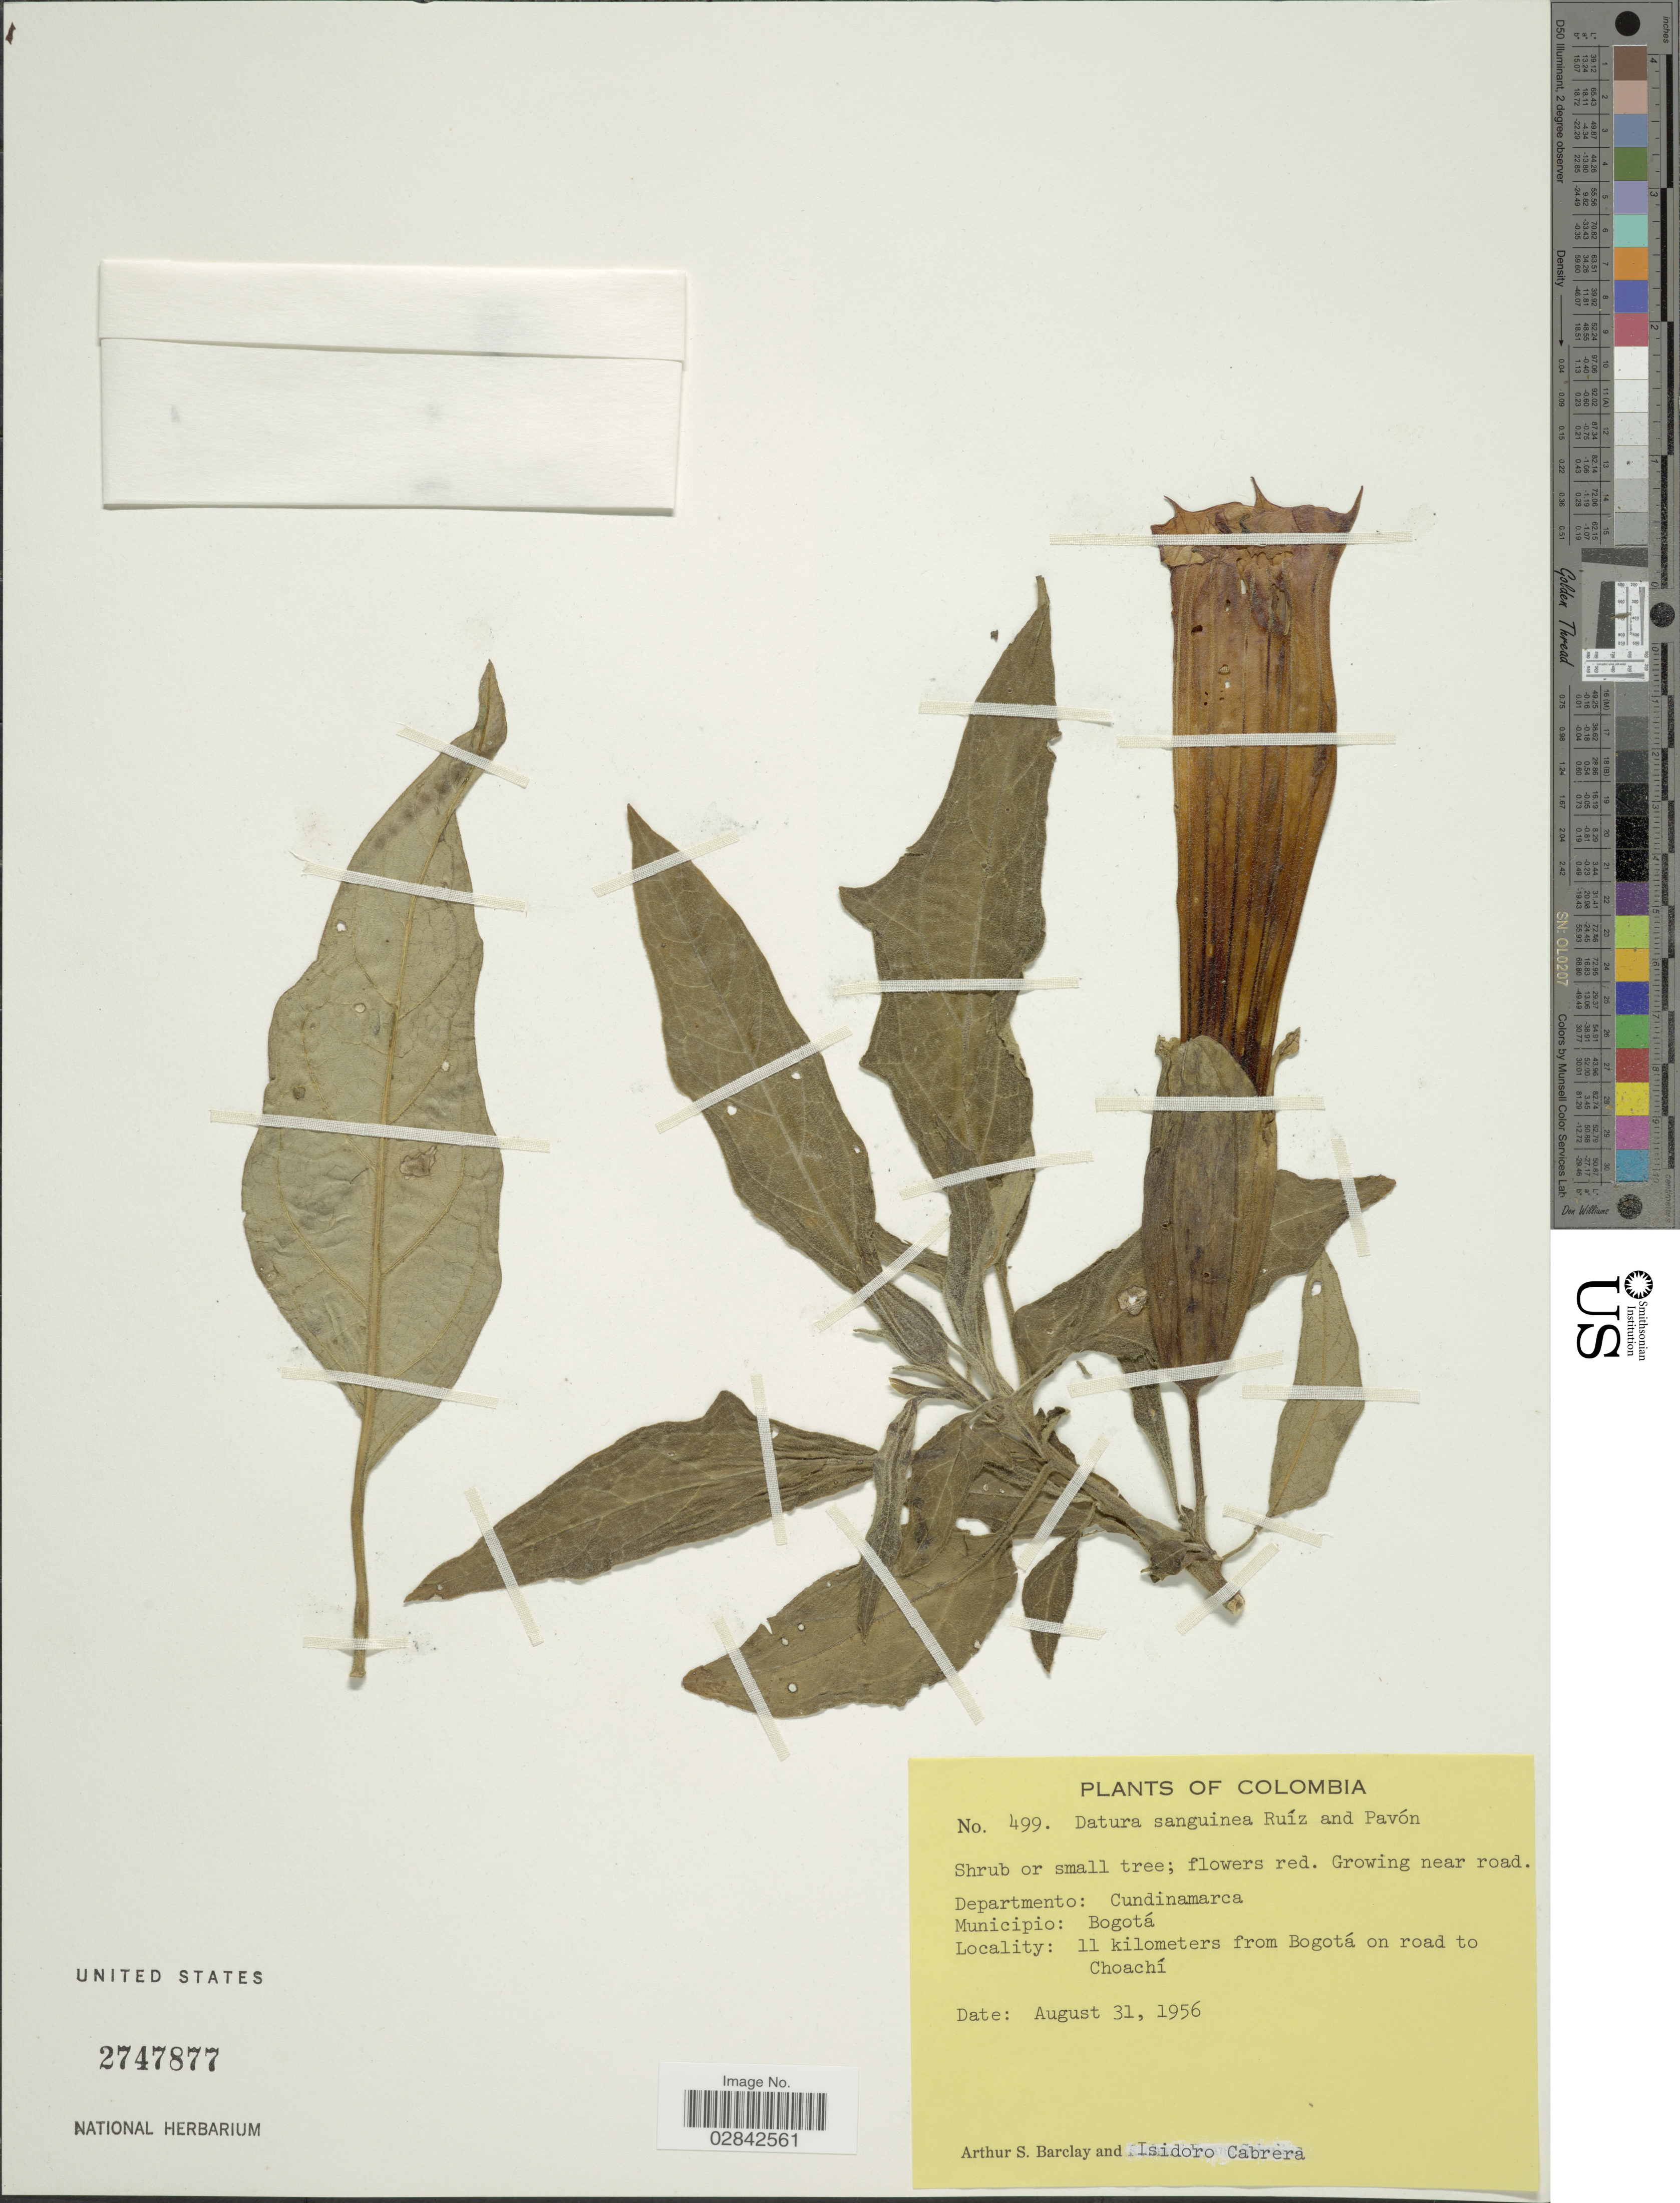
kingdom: Plantae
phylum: Tracheophyta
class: Magnoliopsida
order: Solanales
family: Solanaceae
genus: Brugmansia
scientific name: Brugmansia sanguinea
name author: (Ruiz & Pav.) D. Don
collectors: A. S. Barclay & I. Cabrera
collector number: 499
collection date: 1956-08-31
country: Colombia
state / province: Cundinamarca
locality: Municipio: Bogotá. 11 kilometers from Bogotá on road to Choachí.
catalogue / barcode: US 2747877